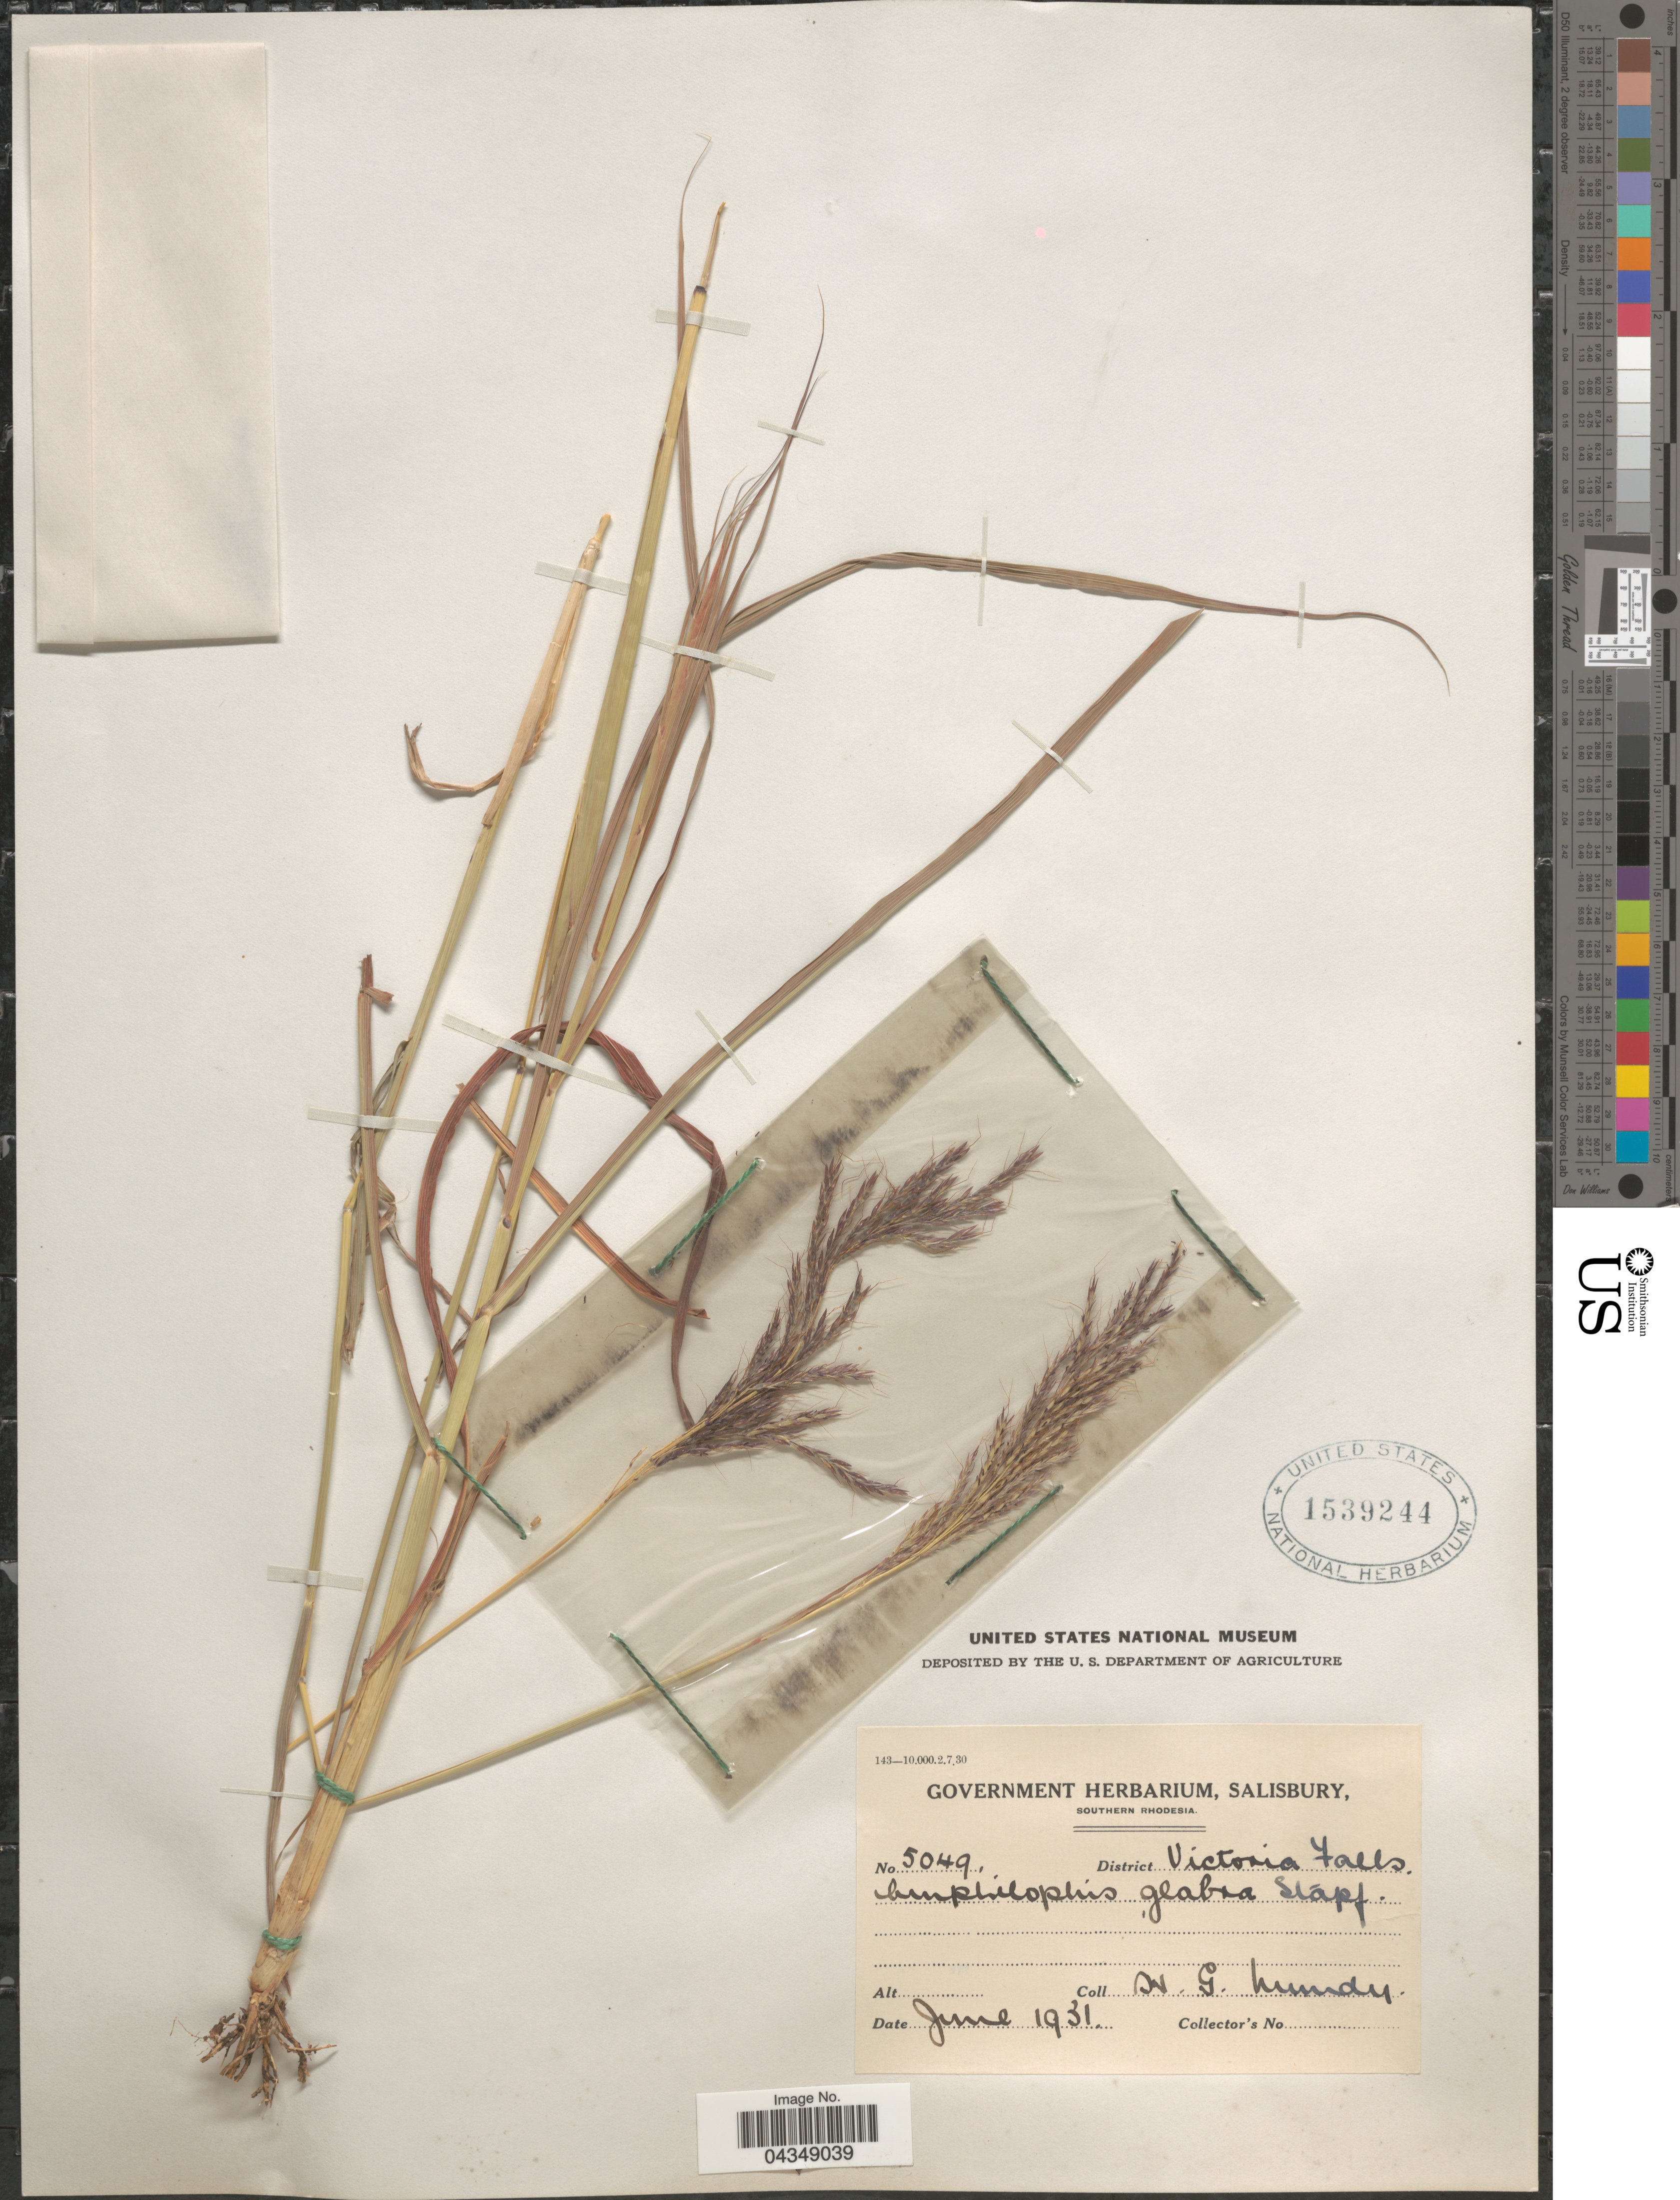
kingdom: Plantae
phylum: Tracheophyta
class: Liliopsida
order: Poales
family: Poaceae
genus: Bothriochloa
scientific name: Bothriochloa bladhii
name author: (Retz.) S.T. Blake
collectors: G. Lundy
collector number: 5049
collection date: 1931-06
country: Zimbabwe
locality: Southern Rhodesia. District Victoria Falls.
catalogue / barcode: US 1539244